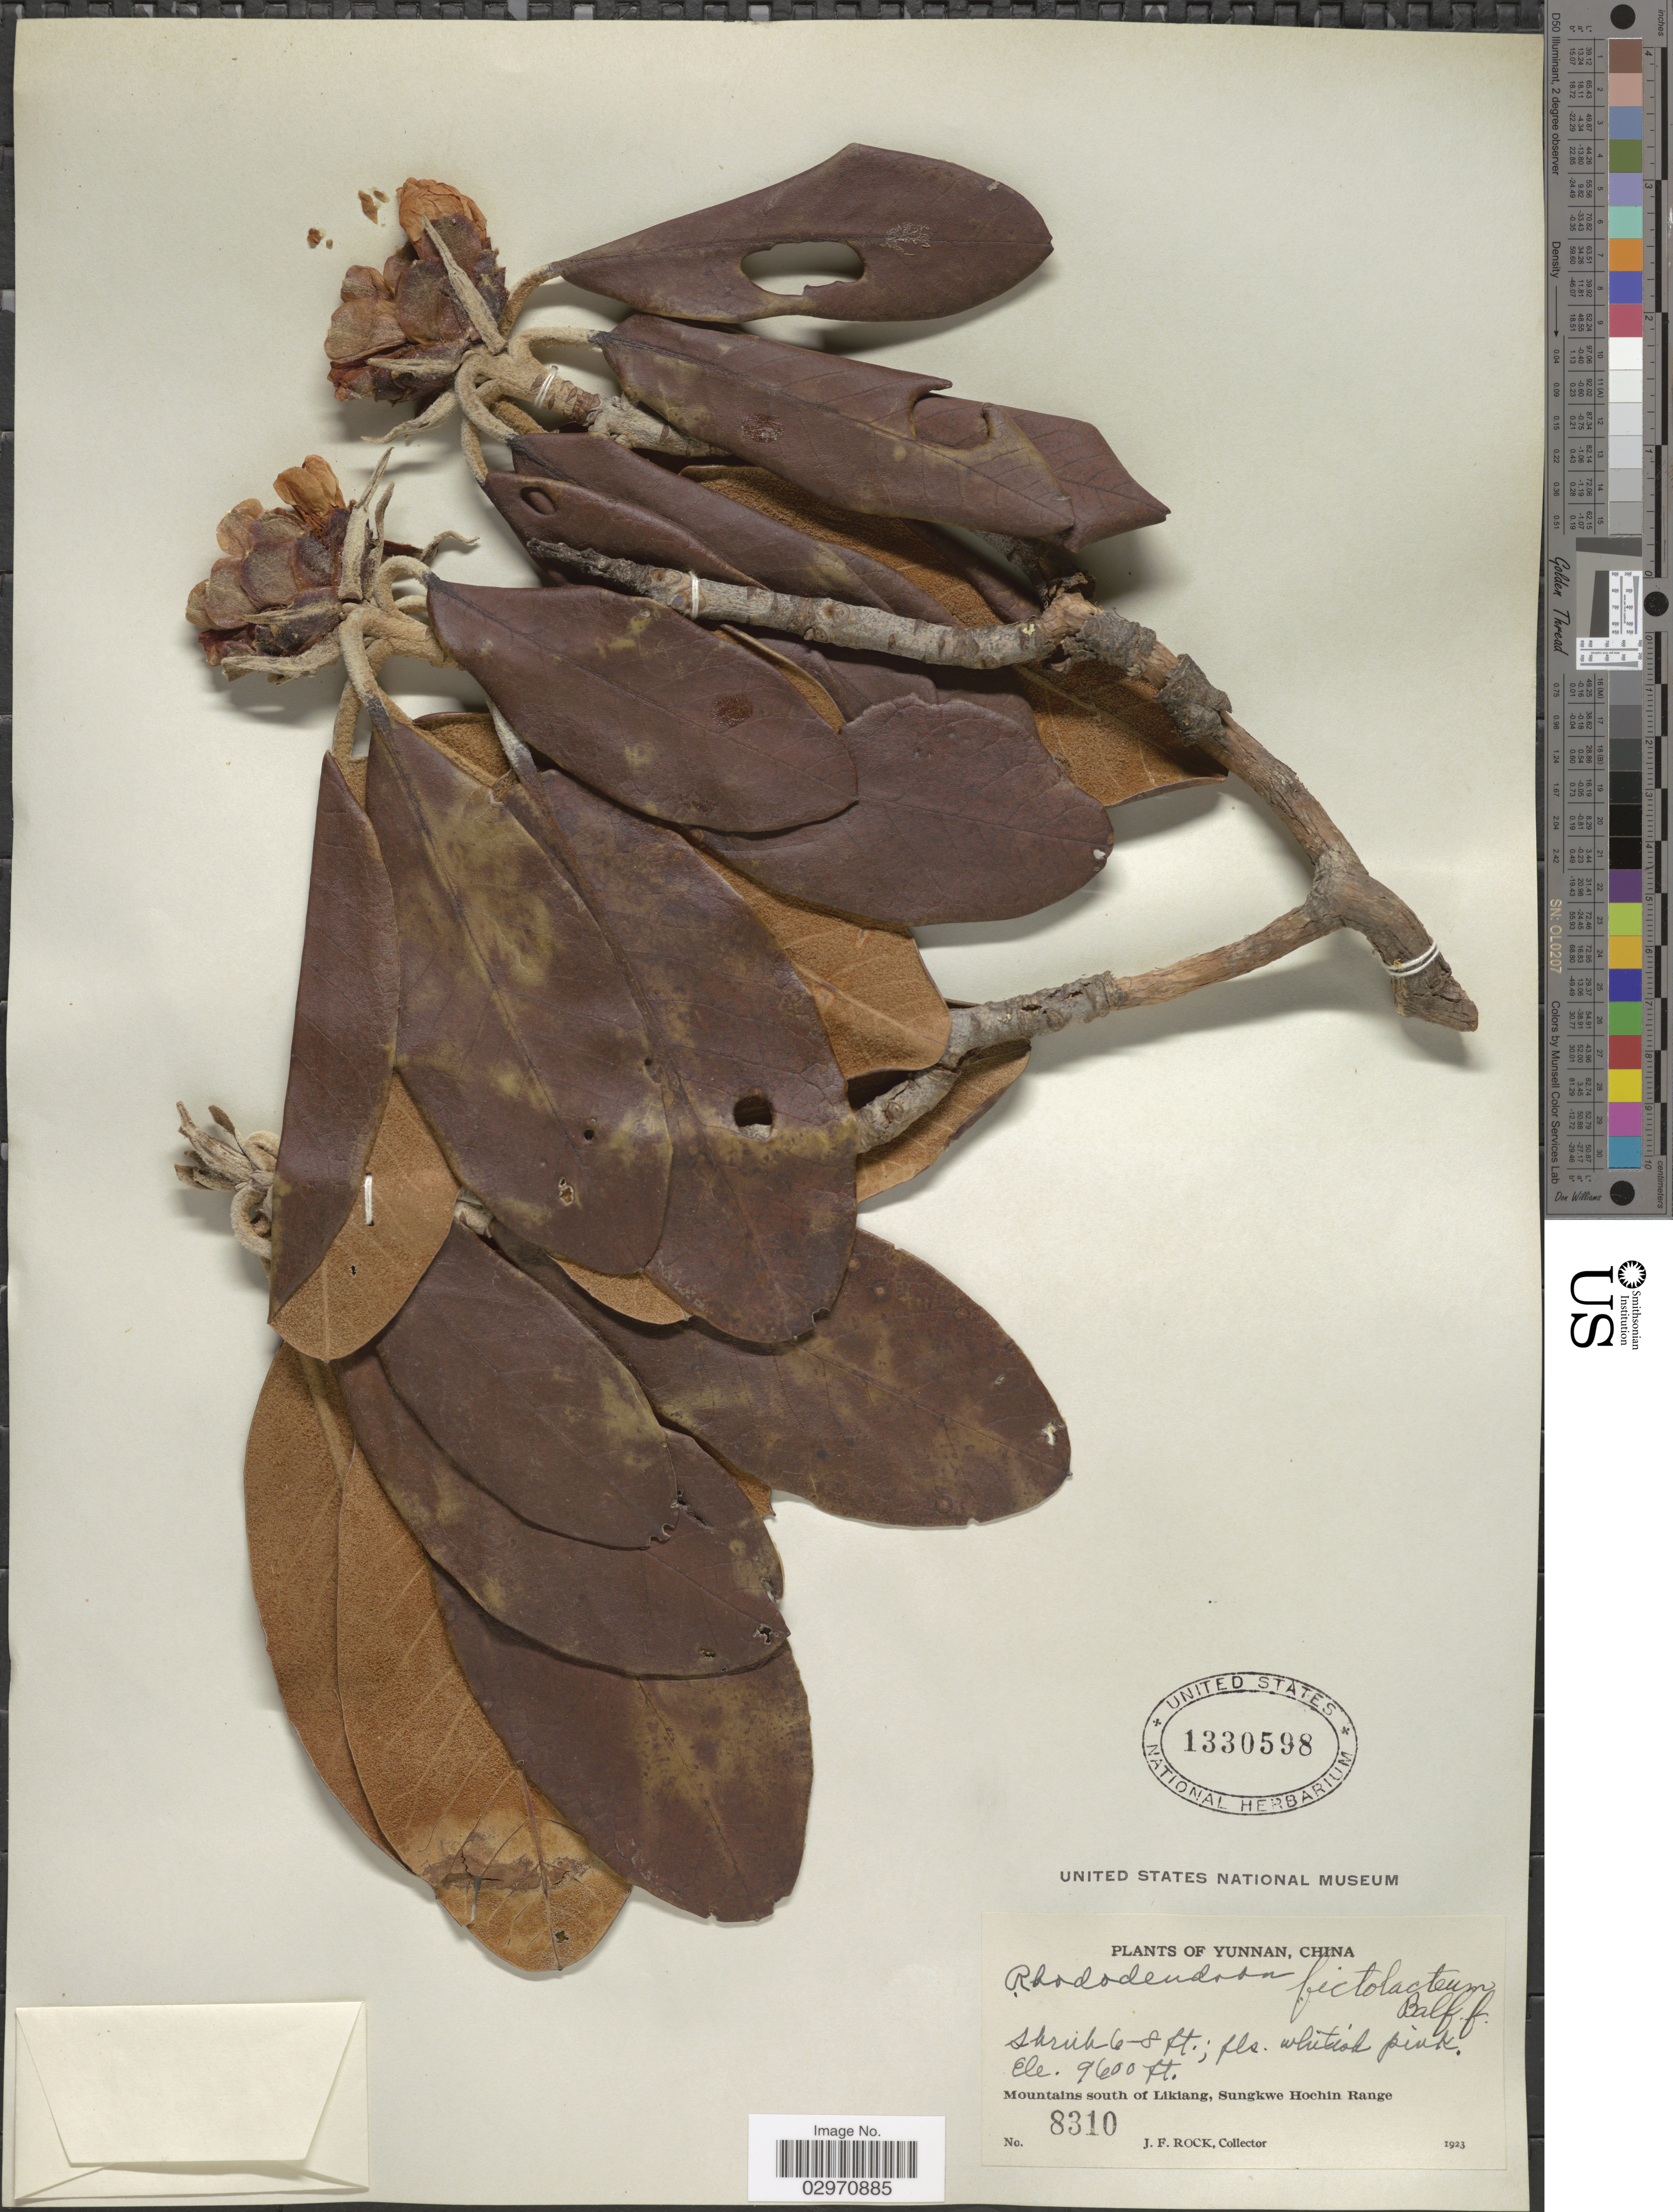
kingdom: Plantae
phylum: Tracheophyta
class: Magnoliopsida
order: Ericales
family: Ericaceae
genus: Rhododendron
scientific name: Rhododendron fictolacteum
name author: Balf. f.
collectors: J. Rock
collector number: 8310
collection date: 1923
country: China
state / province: Yunnan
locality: Mountains south of Likiang, Sungkwe Hochin Range.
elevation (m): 2926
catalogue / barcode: US 1330598